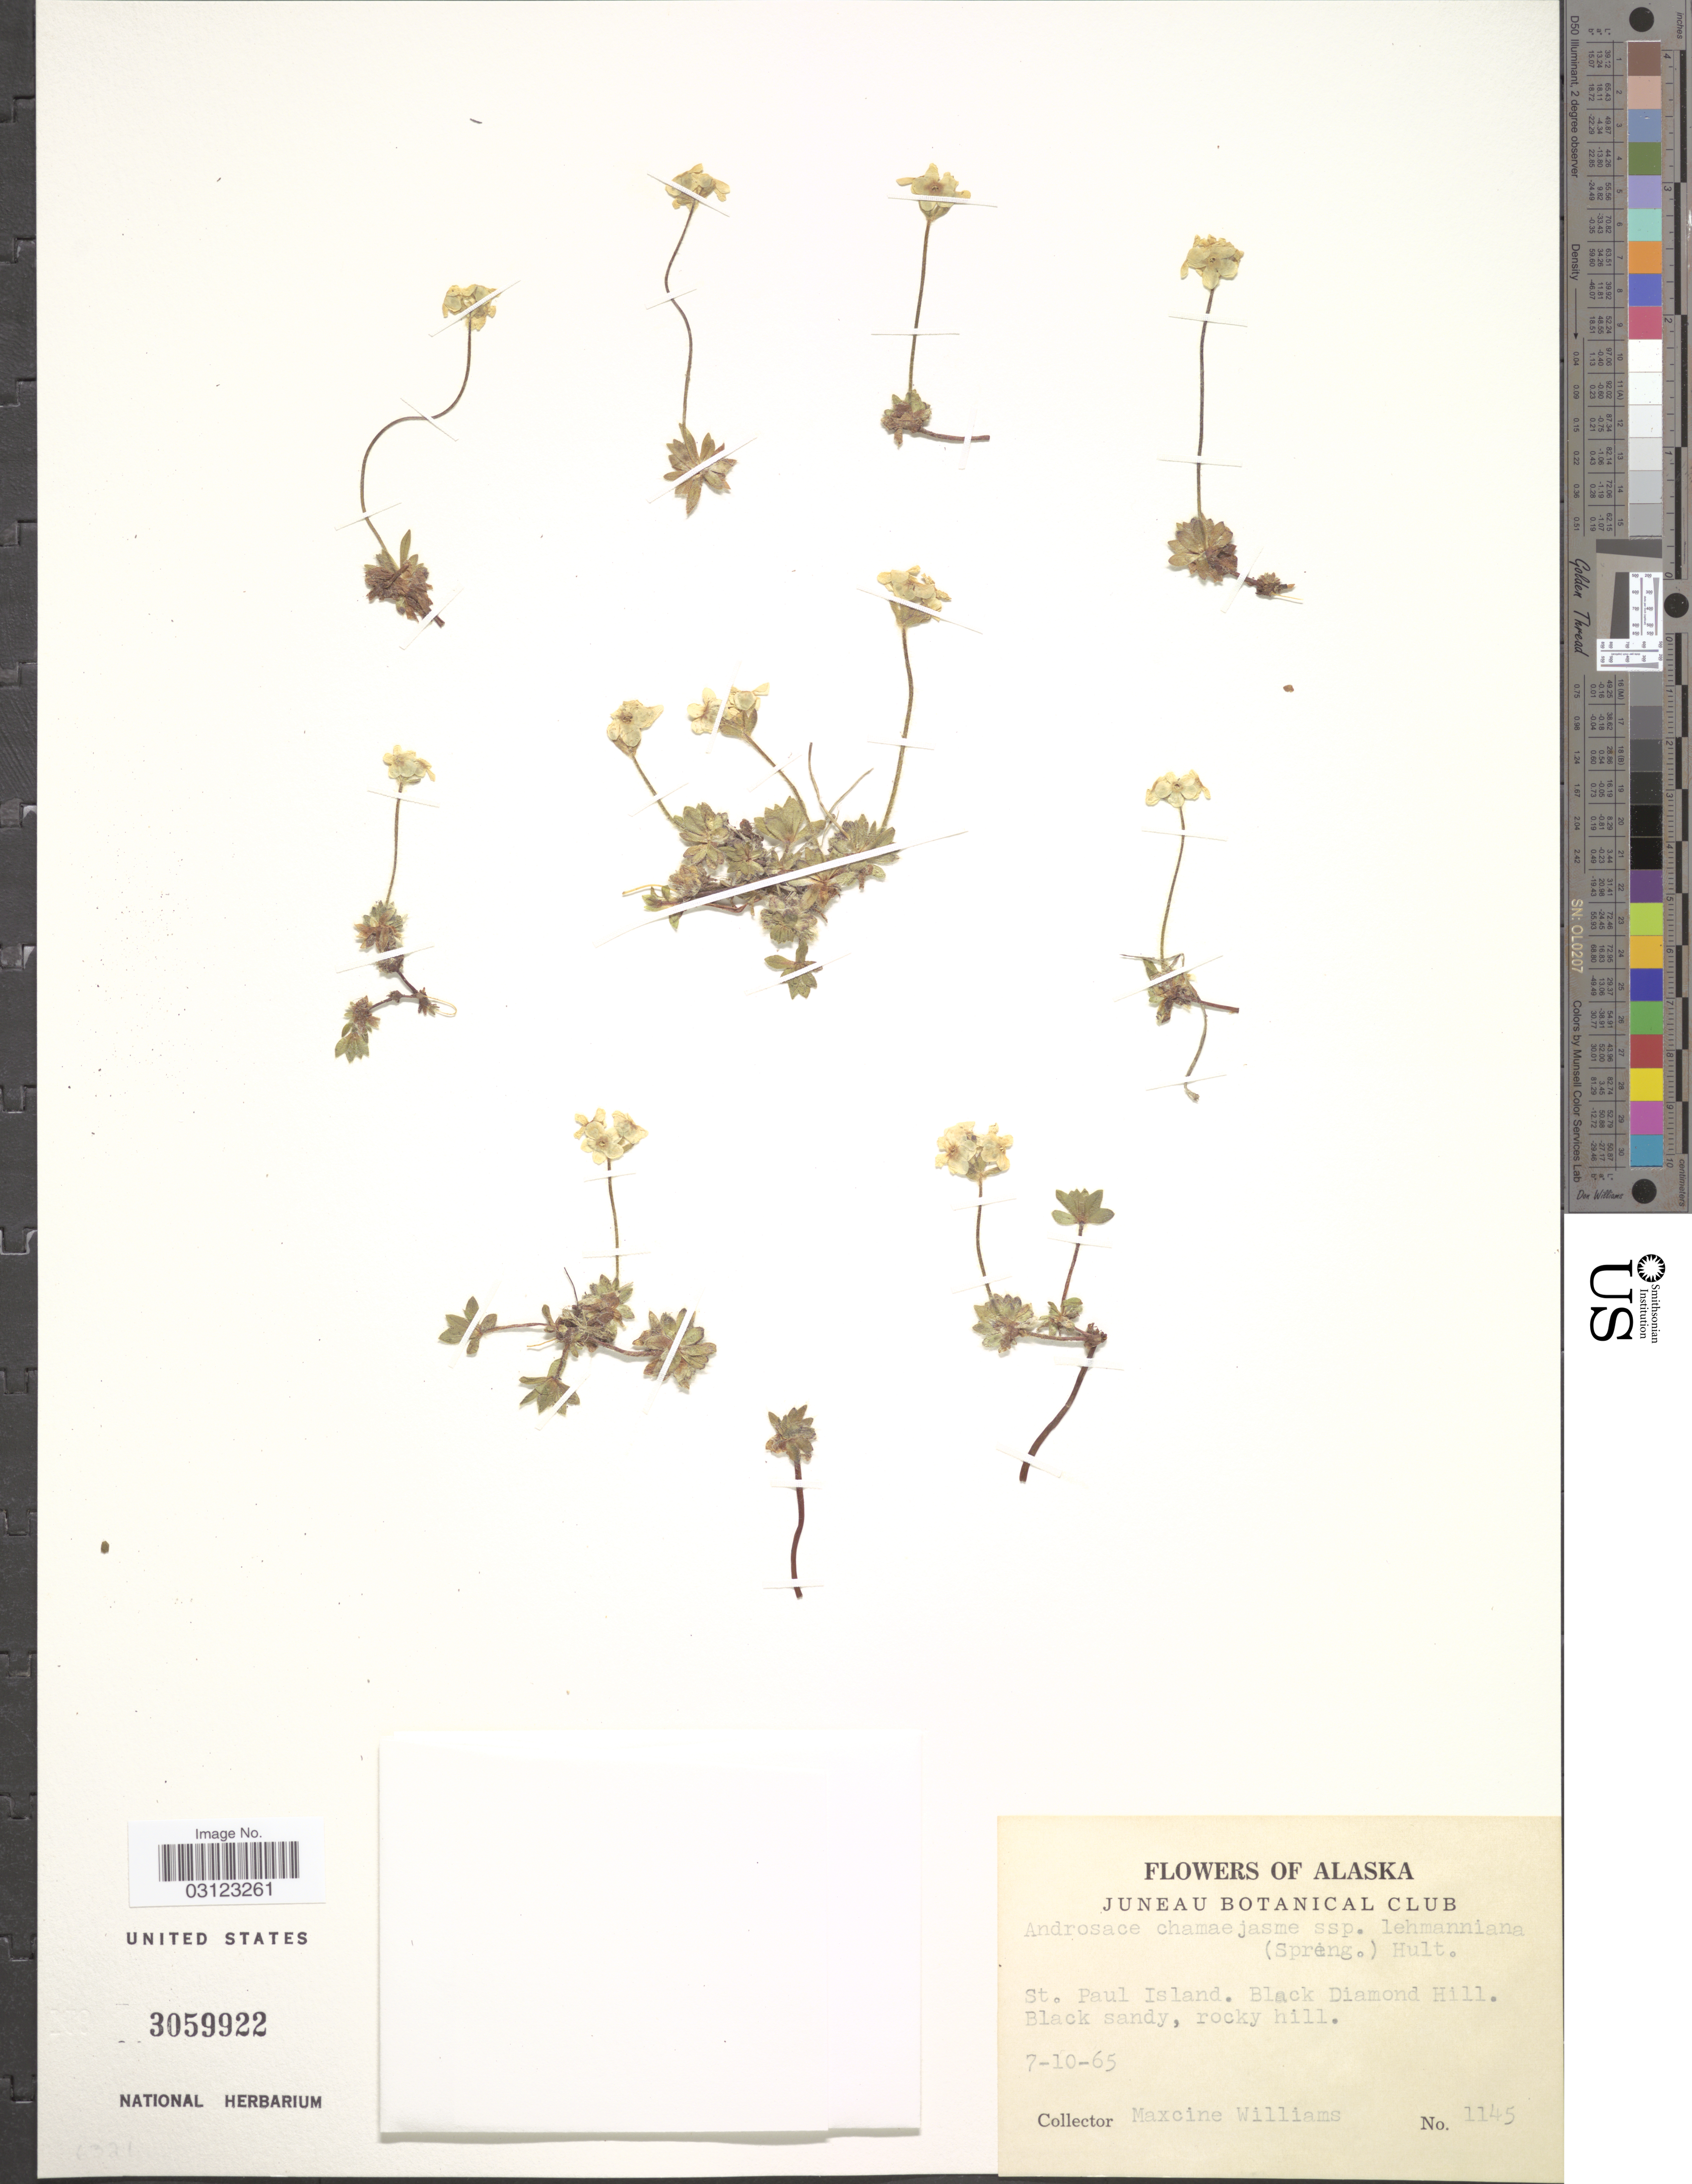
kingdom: Plantae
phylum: Tracheophyta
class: Magnoliopsida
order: Ericales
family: Primulaceae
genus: Androsace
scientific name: Androsace chamaejasme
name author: Wulfen ex Host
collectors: M. Williams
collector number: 1145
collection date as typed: Transcribed d/m/y: 10/7/65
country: United States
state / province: Alaska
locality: St. Paul Island. Black Diamond Hill.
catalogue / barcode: US 3059922